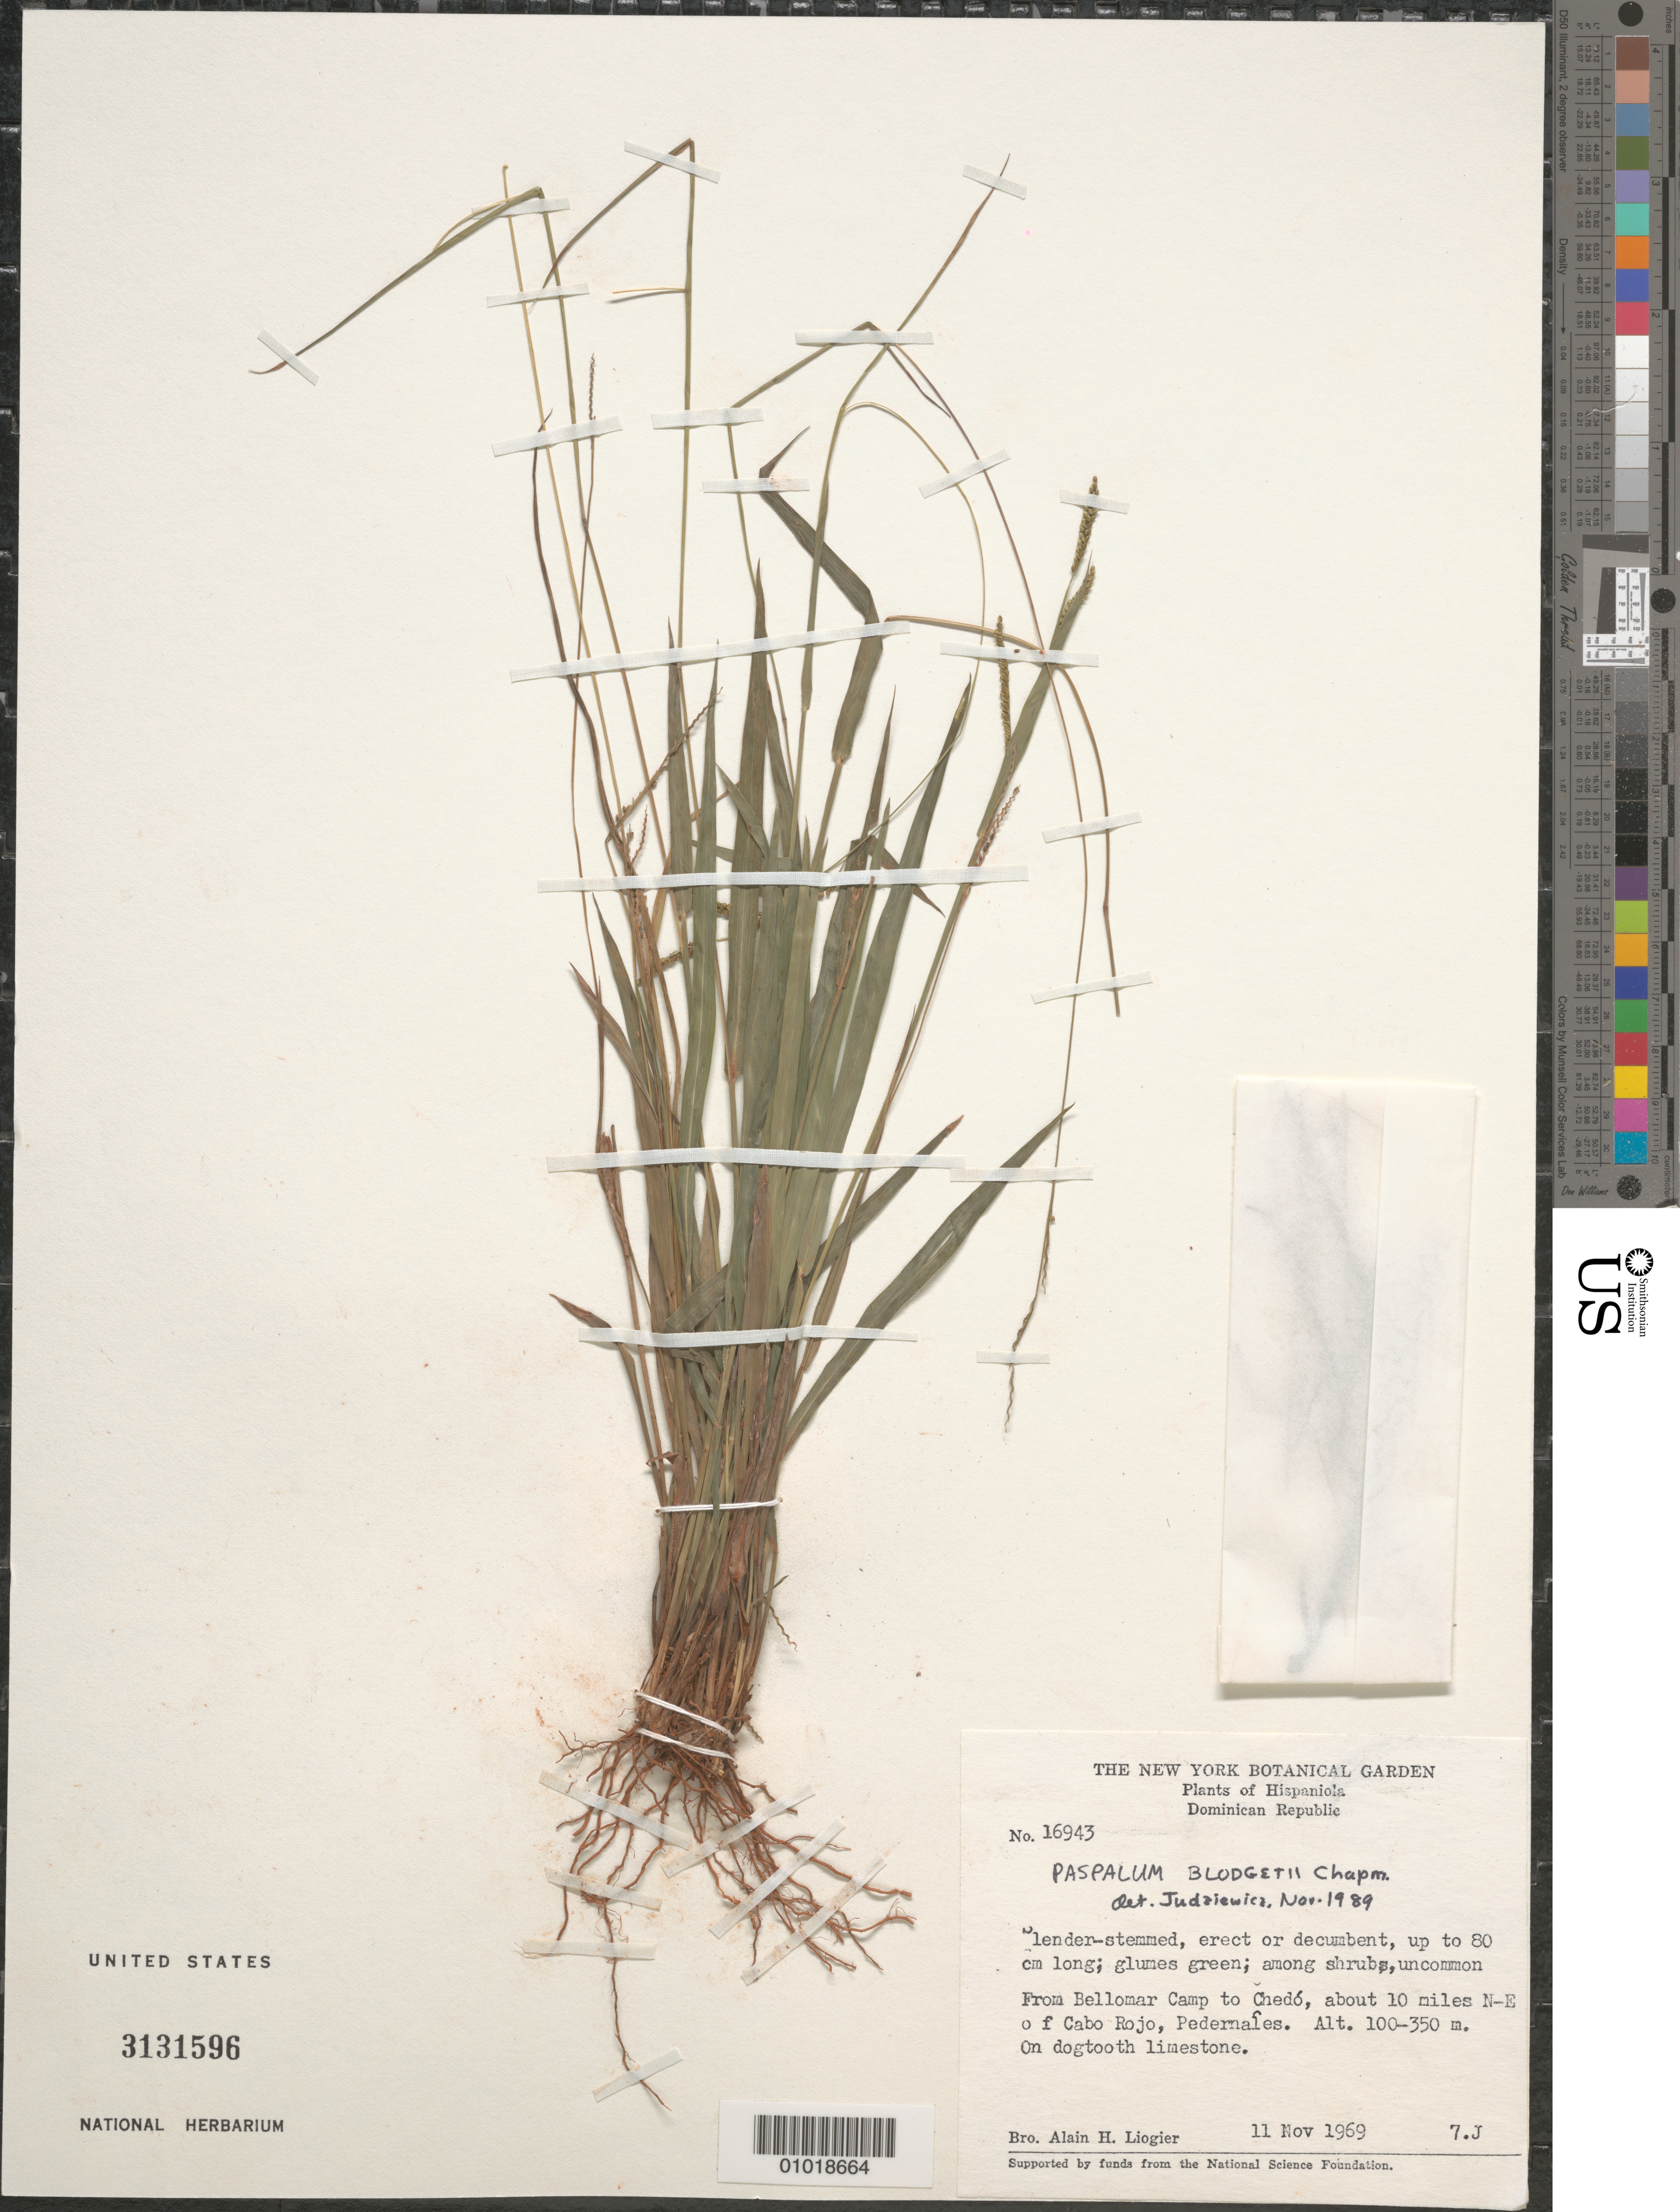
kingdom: Plantae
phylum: Tracheophyta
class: Liliopsida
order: Poales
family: Poaceae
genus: Paspalum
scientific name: Paspalum blodgettii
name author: Chapm.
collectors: A. H. Liogier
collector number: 16943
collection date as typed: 11 Nov 1969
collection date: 1969-11-11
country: Dominican Republic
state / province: Pedernales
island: Hispaniola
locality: From Bellomar Camp to Chedo, about 10 mi. NE of Cabo Rojo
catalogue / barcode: US 3131596